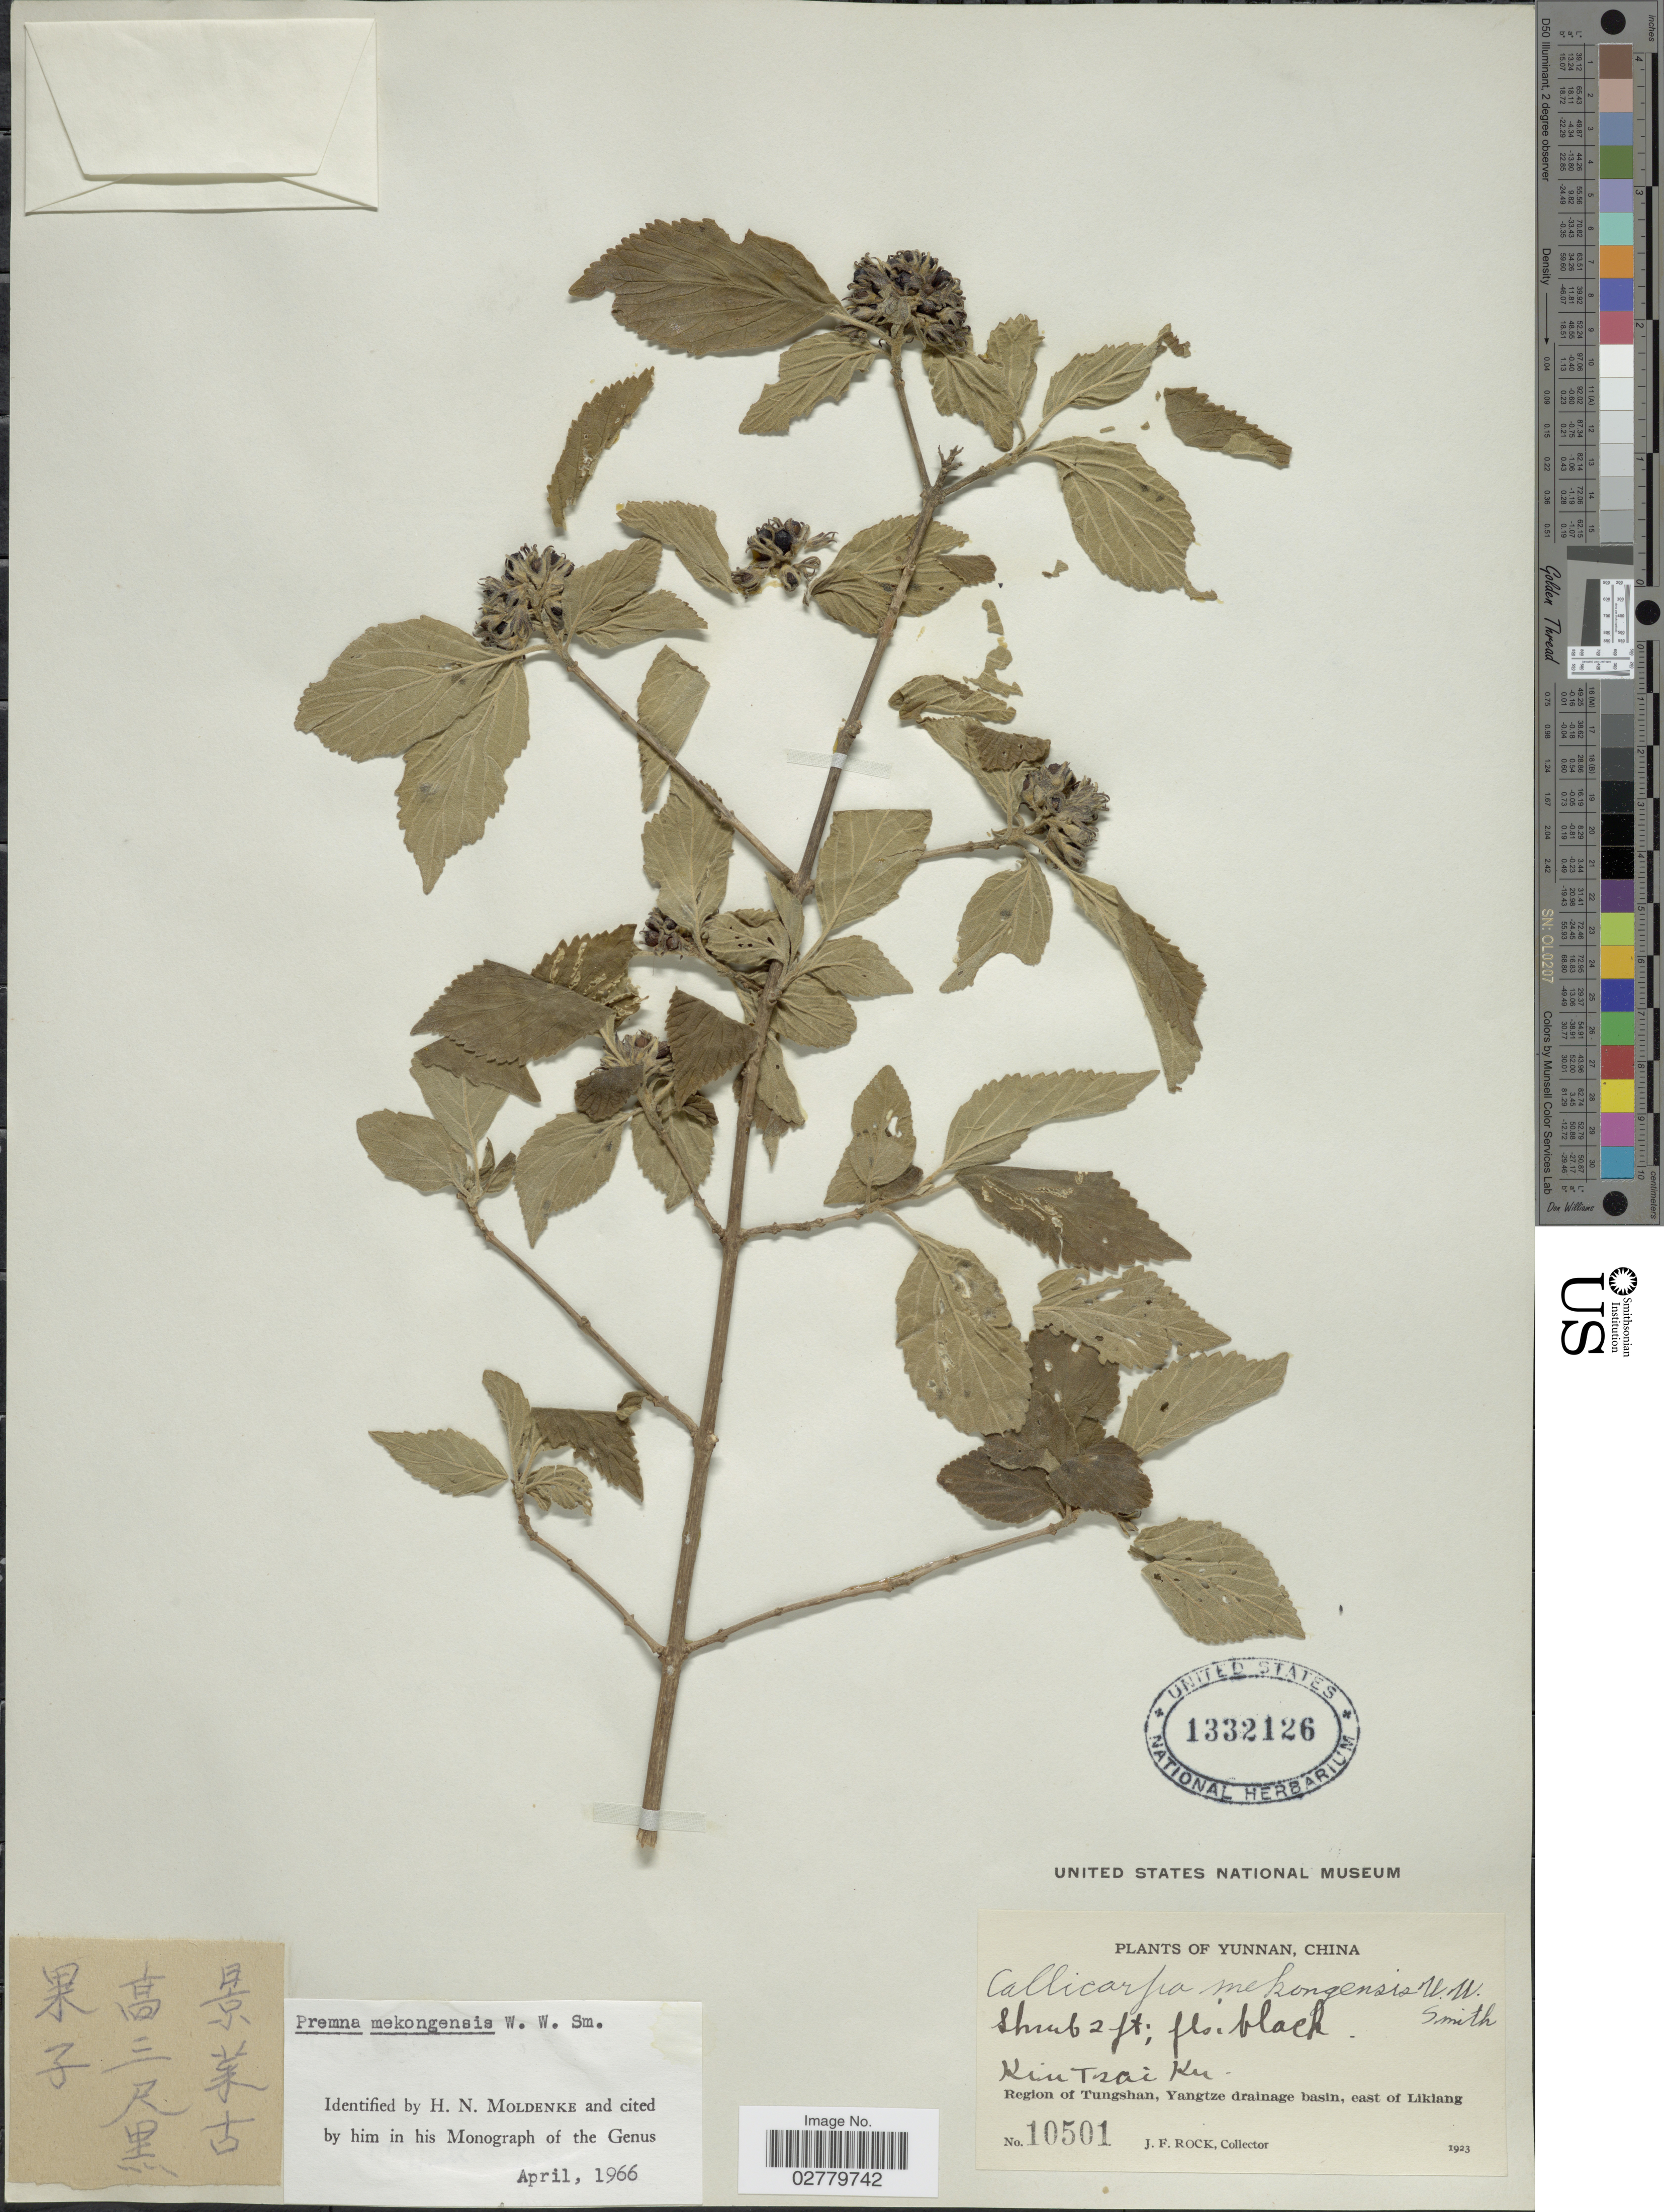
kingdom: Plantae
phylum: Tracheophyta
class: Magnoliopsida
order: Lamiales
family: Lamiaceae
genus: Premna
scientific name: Premna mekongensis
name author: W.W. Sm.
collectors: J. Rock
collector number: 10501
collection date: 1923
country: China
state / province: Yunnan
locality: Kin Tsai Ku. Region of Tungshan, Yangtze drainage basin, east of Likiang.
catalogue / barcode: US 1332126